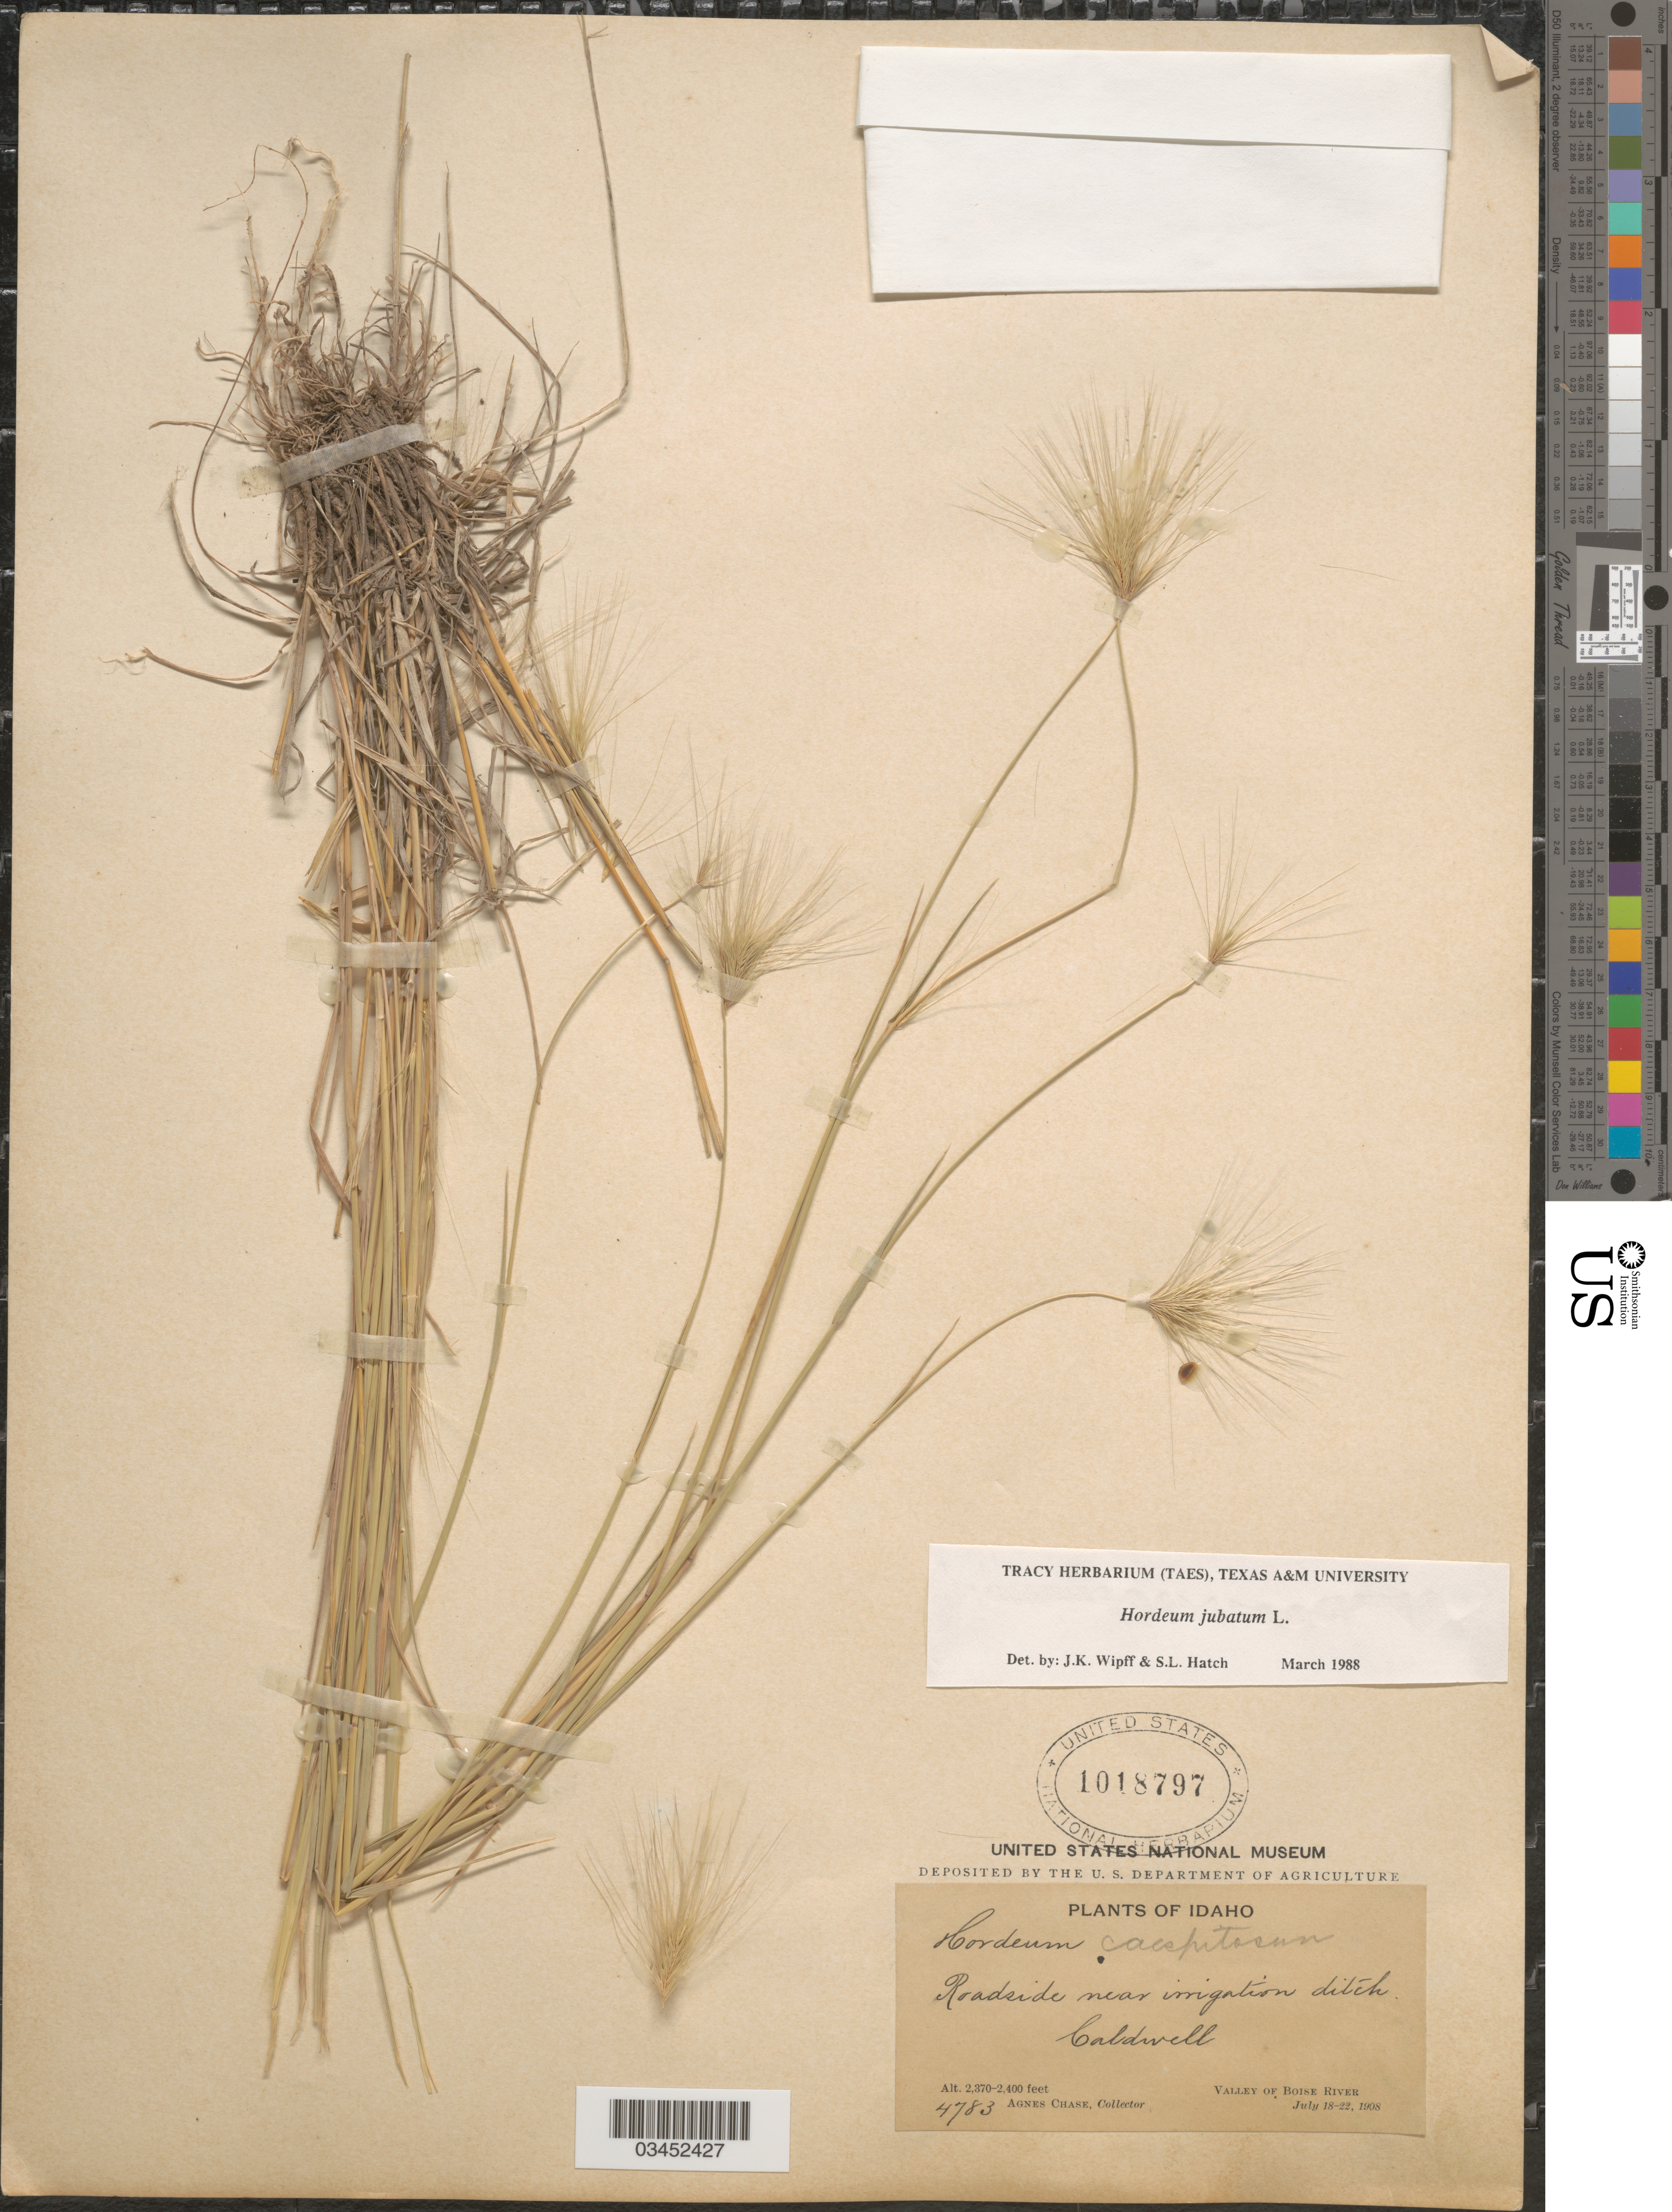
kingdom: Plantae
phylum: Tracheophyta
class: Liliopsida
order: Poales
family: Poaceae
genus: Hordeum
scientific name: Hordeum jubatum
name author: L.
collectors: A. Chase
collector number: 4783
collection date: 1908-07-18/1908-07-22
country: United States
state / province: Idaho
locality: Roadside near irrigation ditch Caldwell. Valley of Boise River.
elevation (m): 722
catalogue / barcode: US 1018797